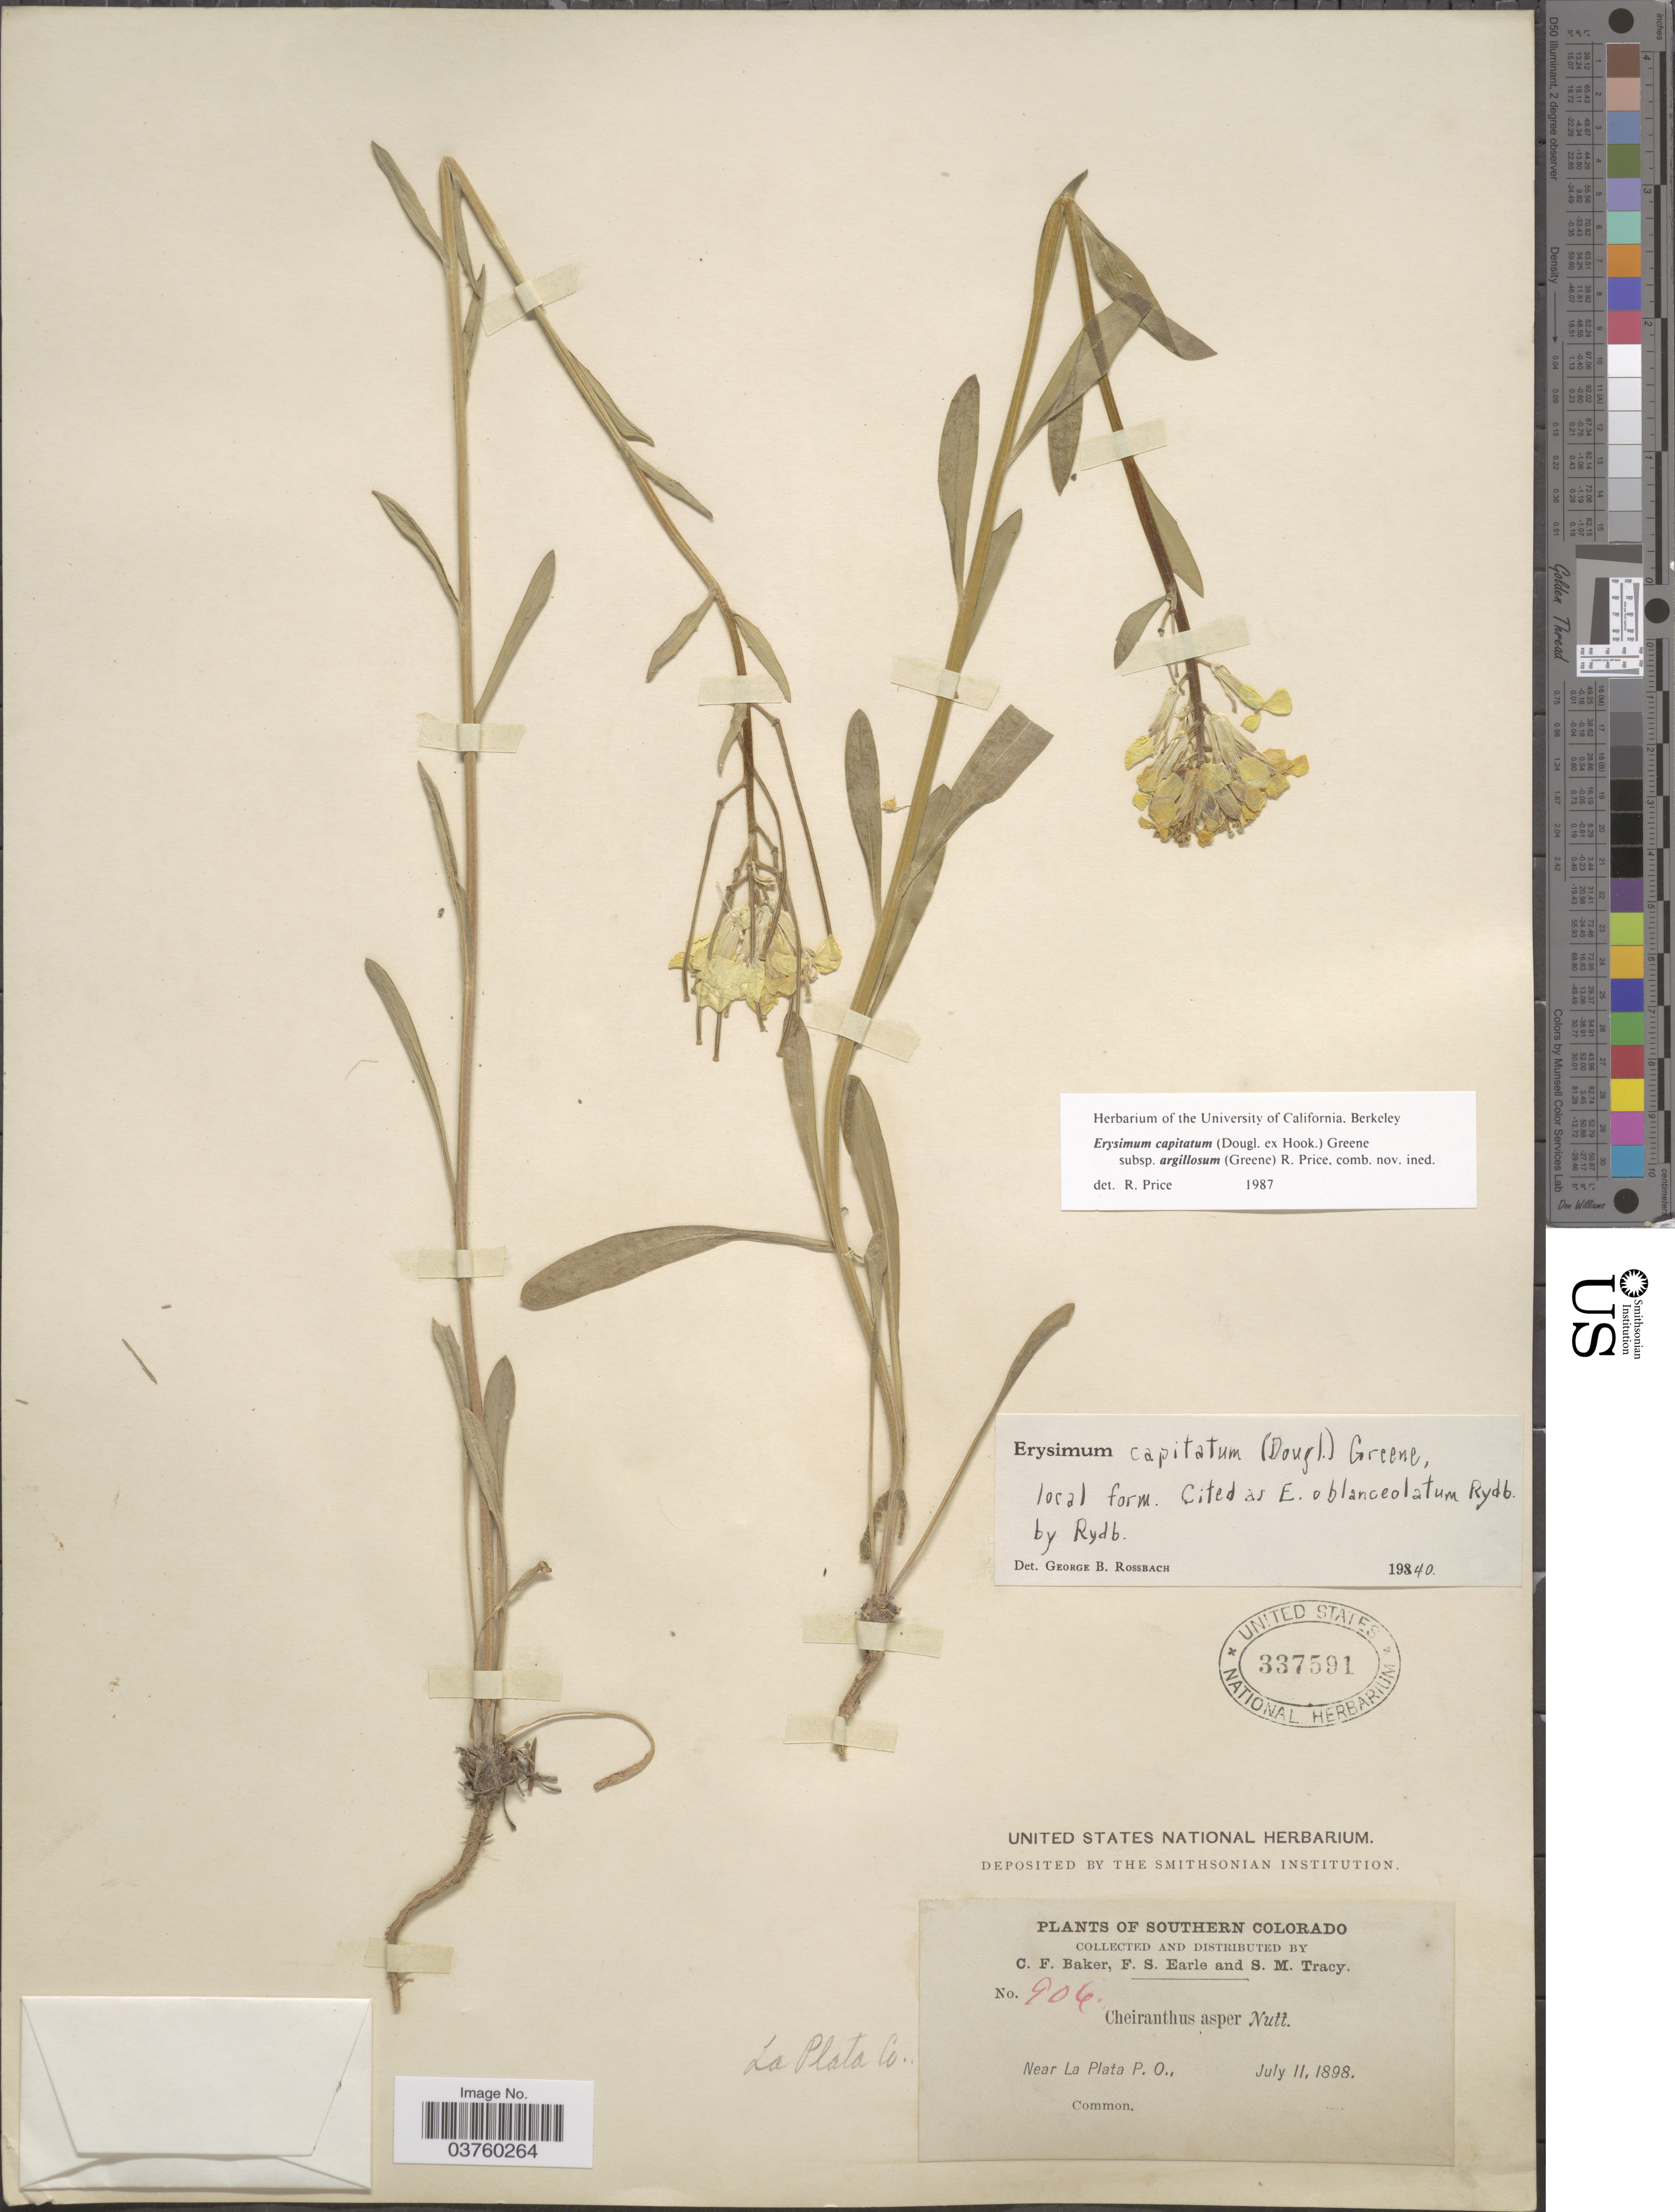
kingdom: Plantae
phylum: Tracheophyta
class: Magnoliopsida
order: Brassicales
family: Brassicaceae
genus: Erysimum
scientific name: Erysimum capitatum var. argillosum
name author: (Greene) R.J. Davis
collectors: C. F. Baker, F. S. Earle & S. M. Tracy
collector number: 906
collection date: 1898-07-11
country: United States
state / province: Colorado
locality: Southern Colorado. Near La Plata P.O. La Plata Co.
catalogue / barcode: US 337591